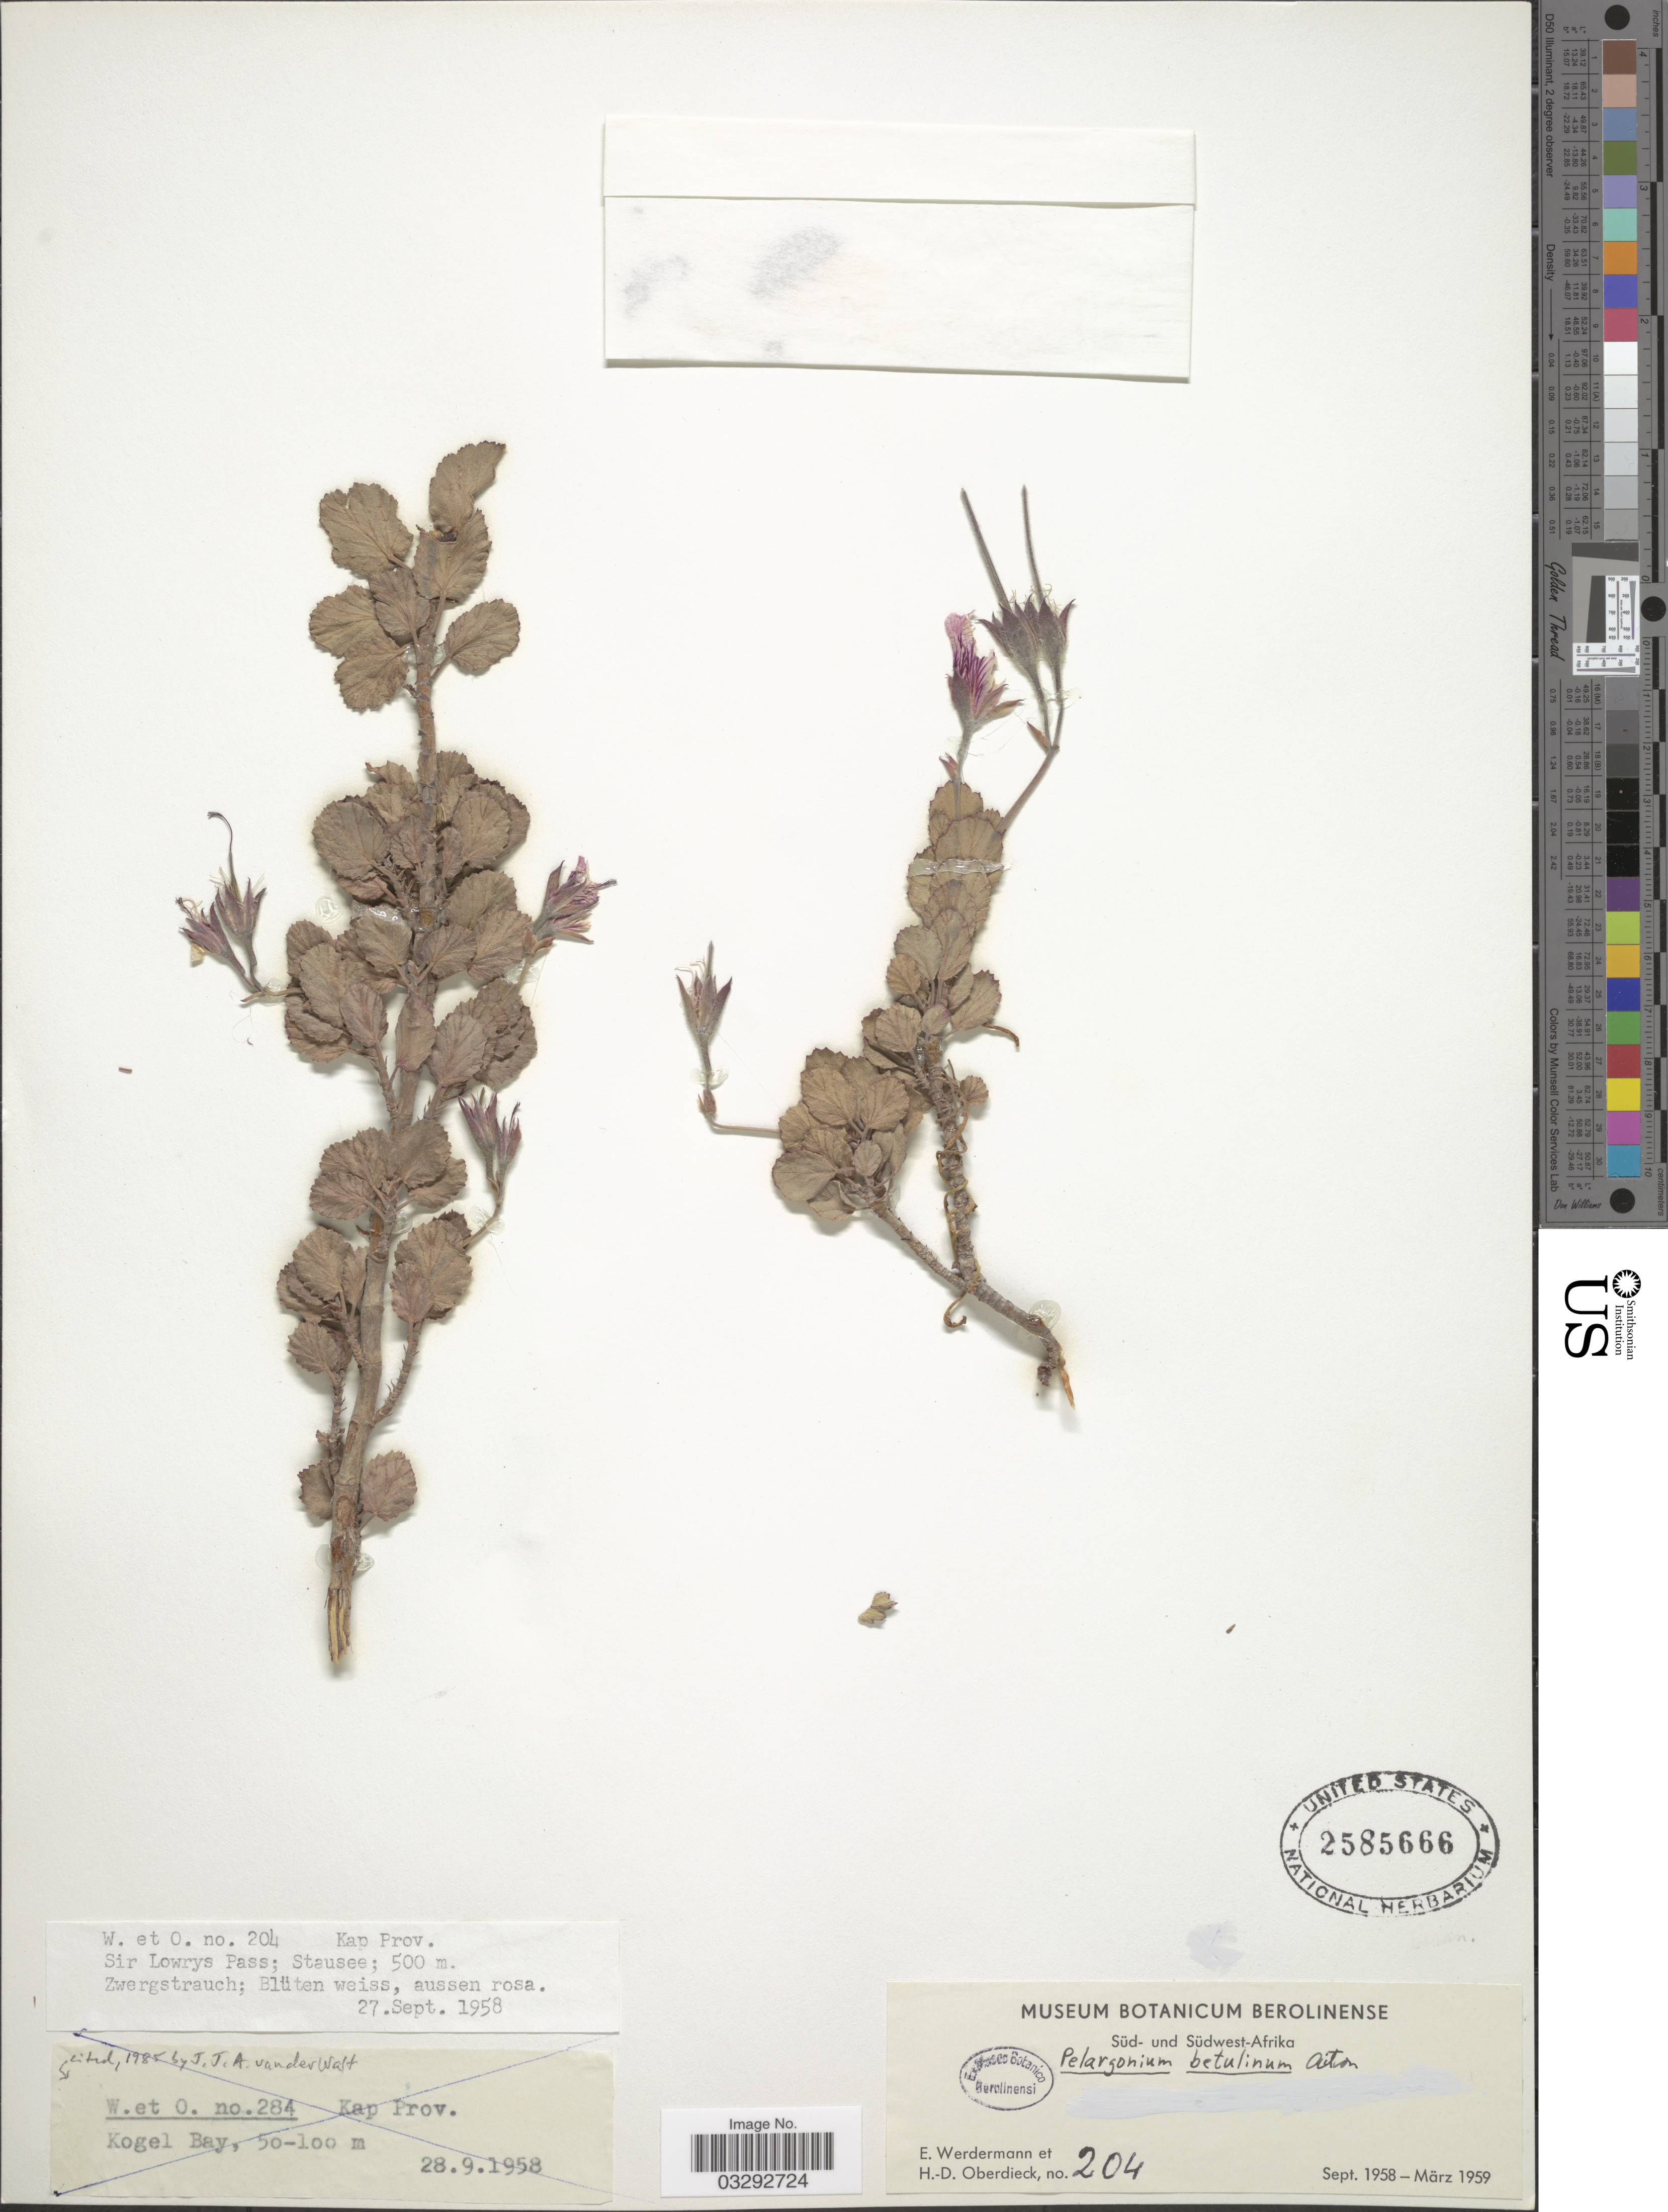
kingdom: Plantae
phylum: Tracheophyta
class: Magnoliopsida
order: Geraniales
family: Geraniaceae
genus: Pelargonium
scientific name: Pelargonium betulinum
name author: (L.) L'Hér. ex Aiton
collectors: E. Werdermann & H. Oberdieck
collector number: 204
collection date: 1958-09-27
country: South Africa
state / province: Western Cape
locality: Kap Prov. Sir Lowrys Pass; Stausee.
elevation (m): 500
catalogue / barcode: US 2585666